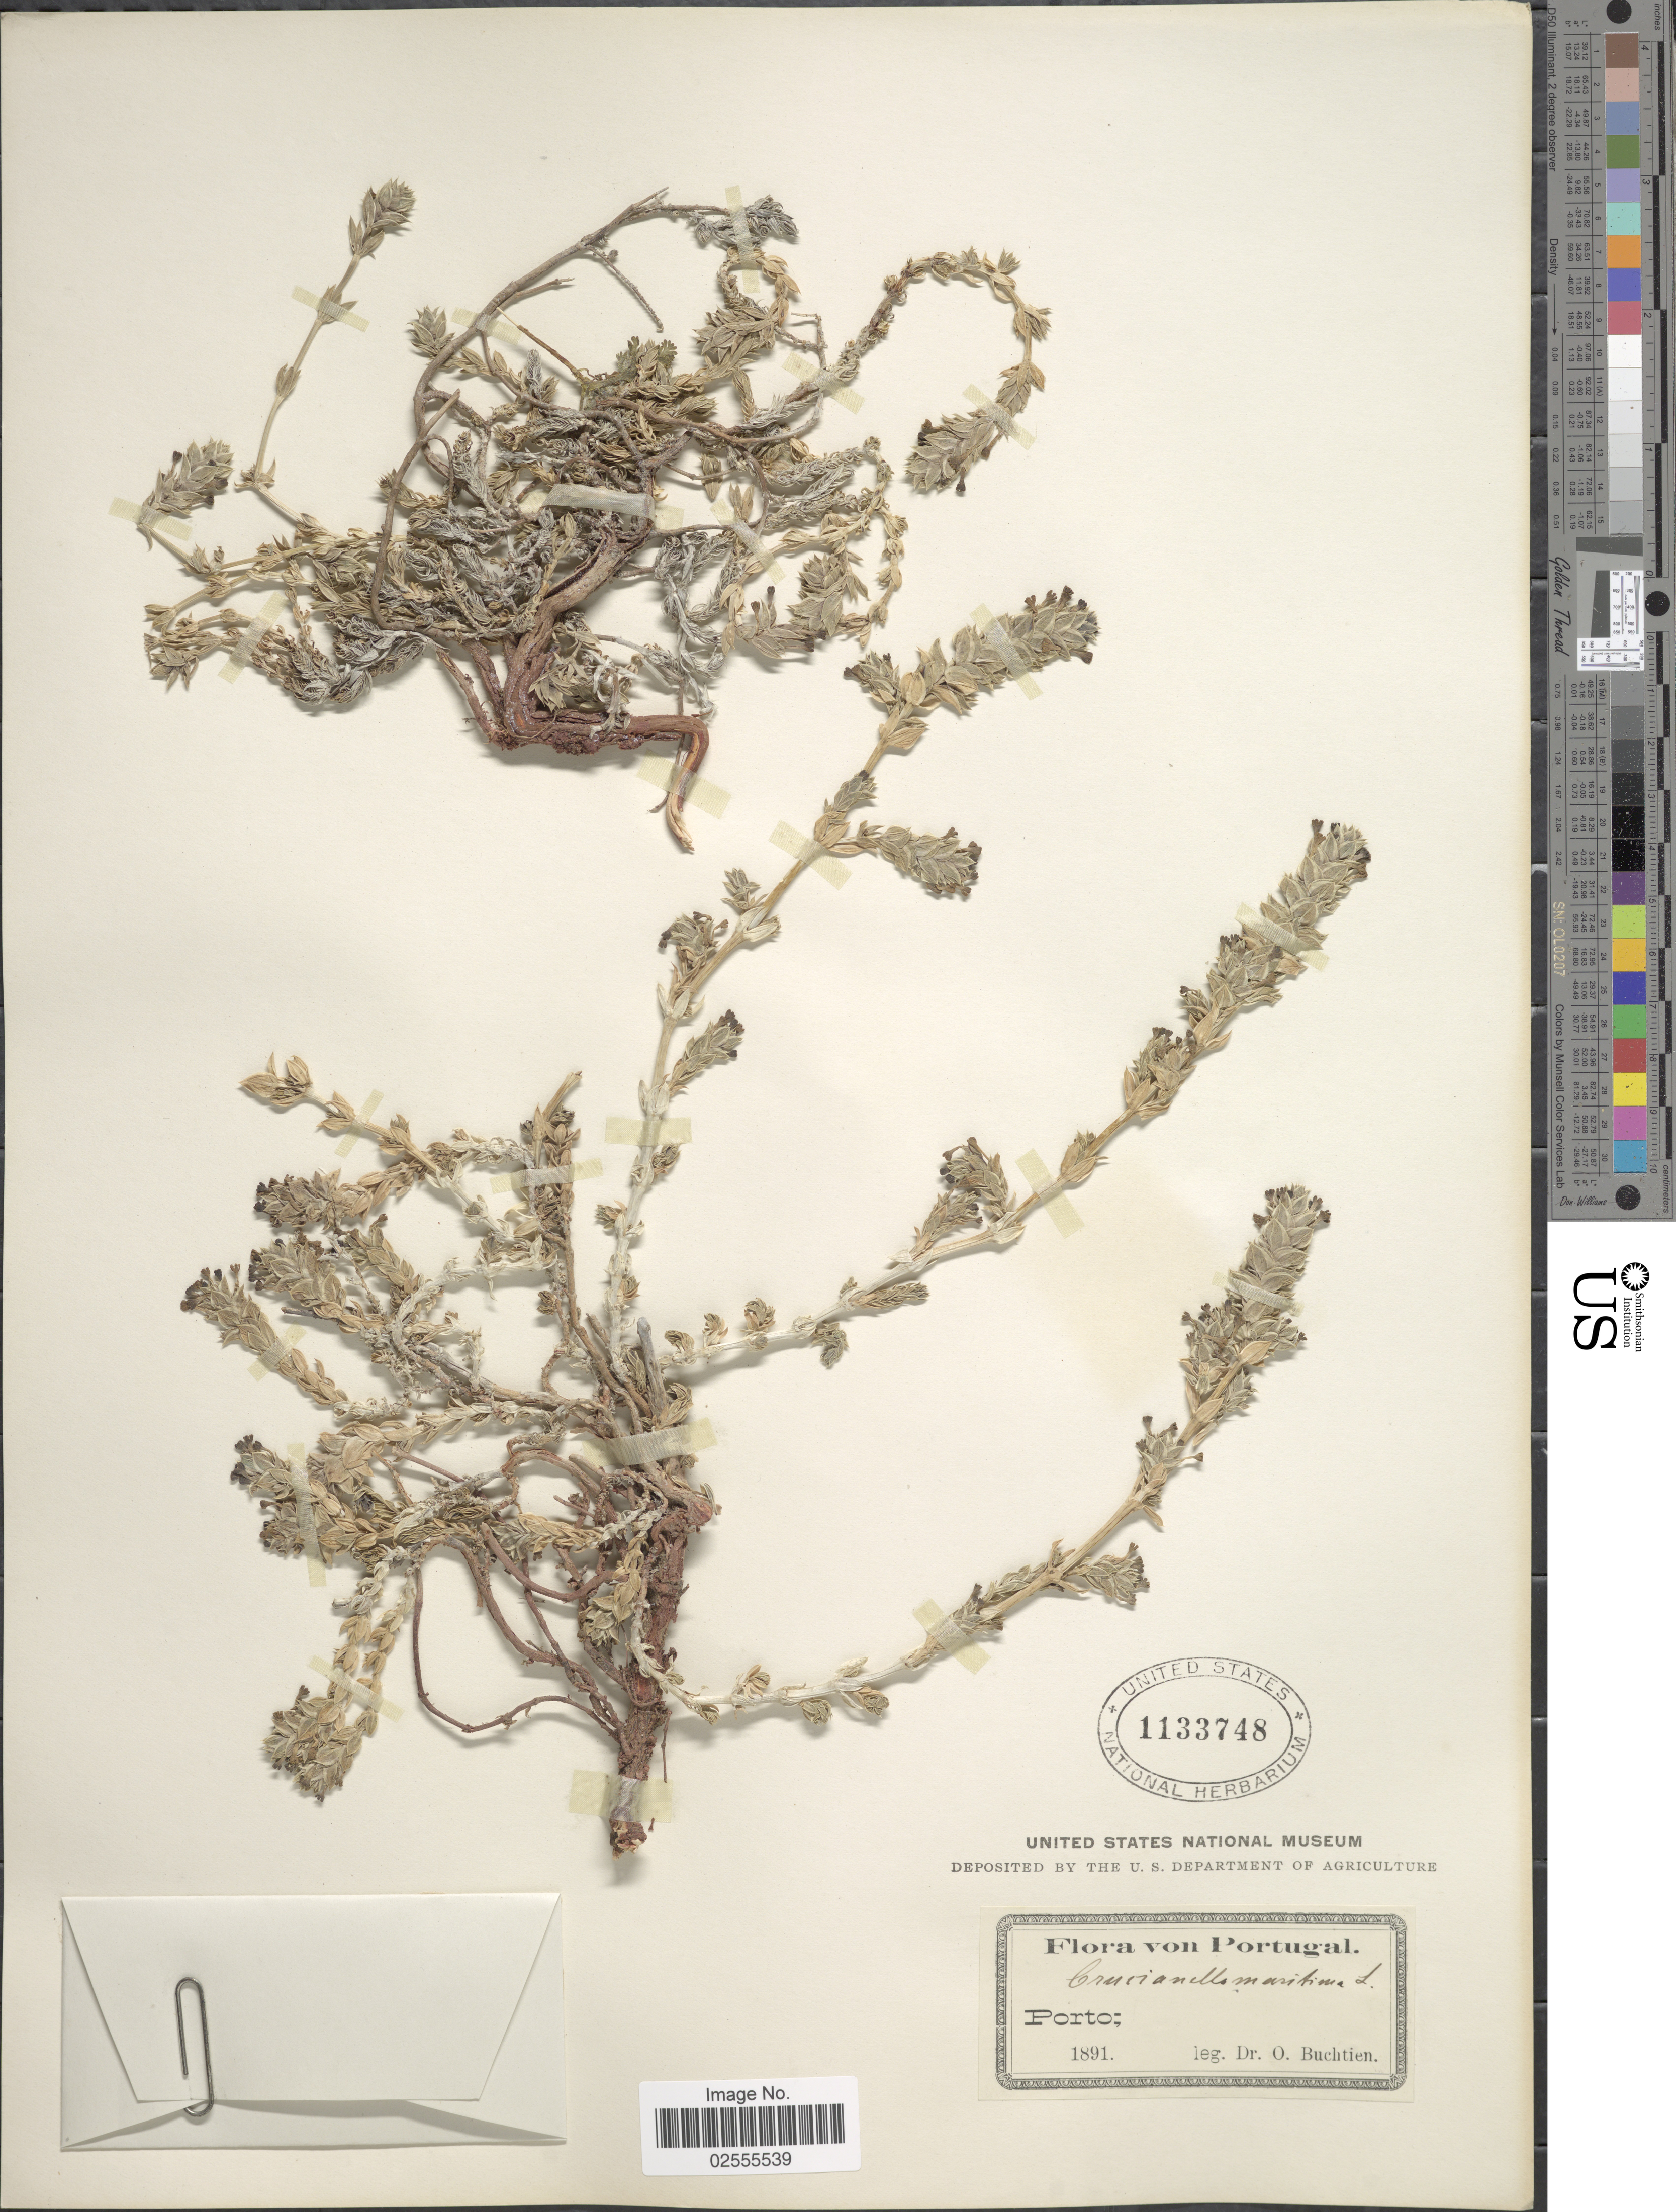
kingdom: Plantae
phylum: Tracheophyta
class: Magnoliopsida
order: Gentianales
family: Rubiaceae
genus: Crucianella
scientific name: Crucianella maritima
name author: L.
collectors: O. Buchtien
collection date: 1891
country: Portugal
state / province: Porto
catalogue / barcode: US 1133748